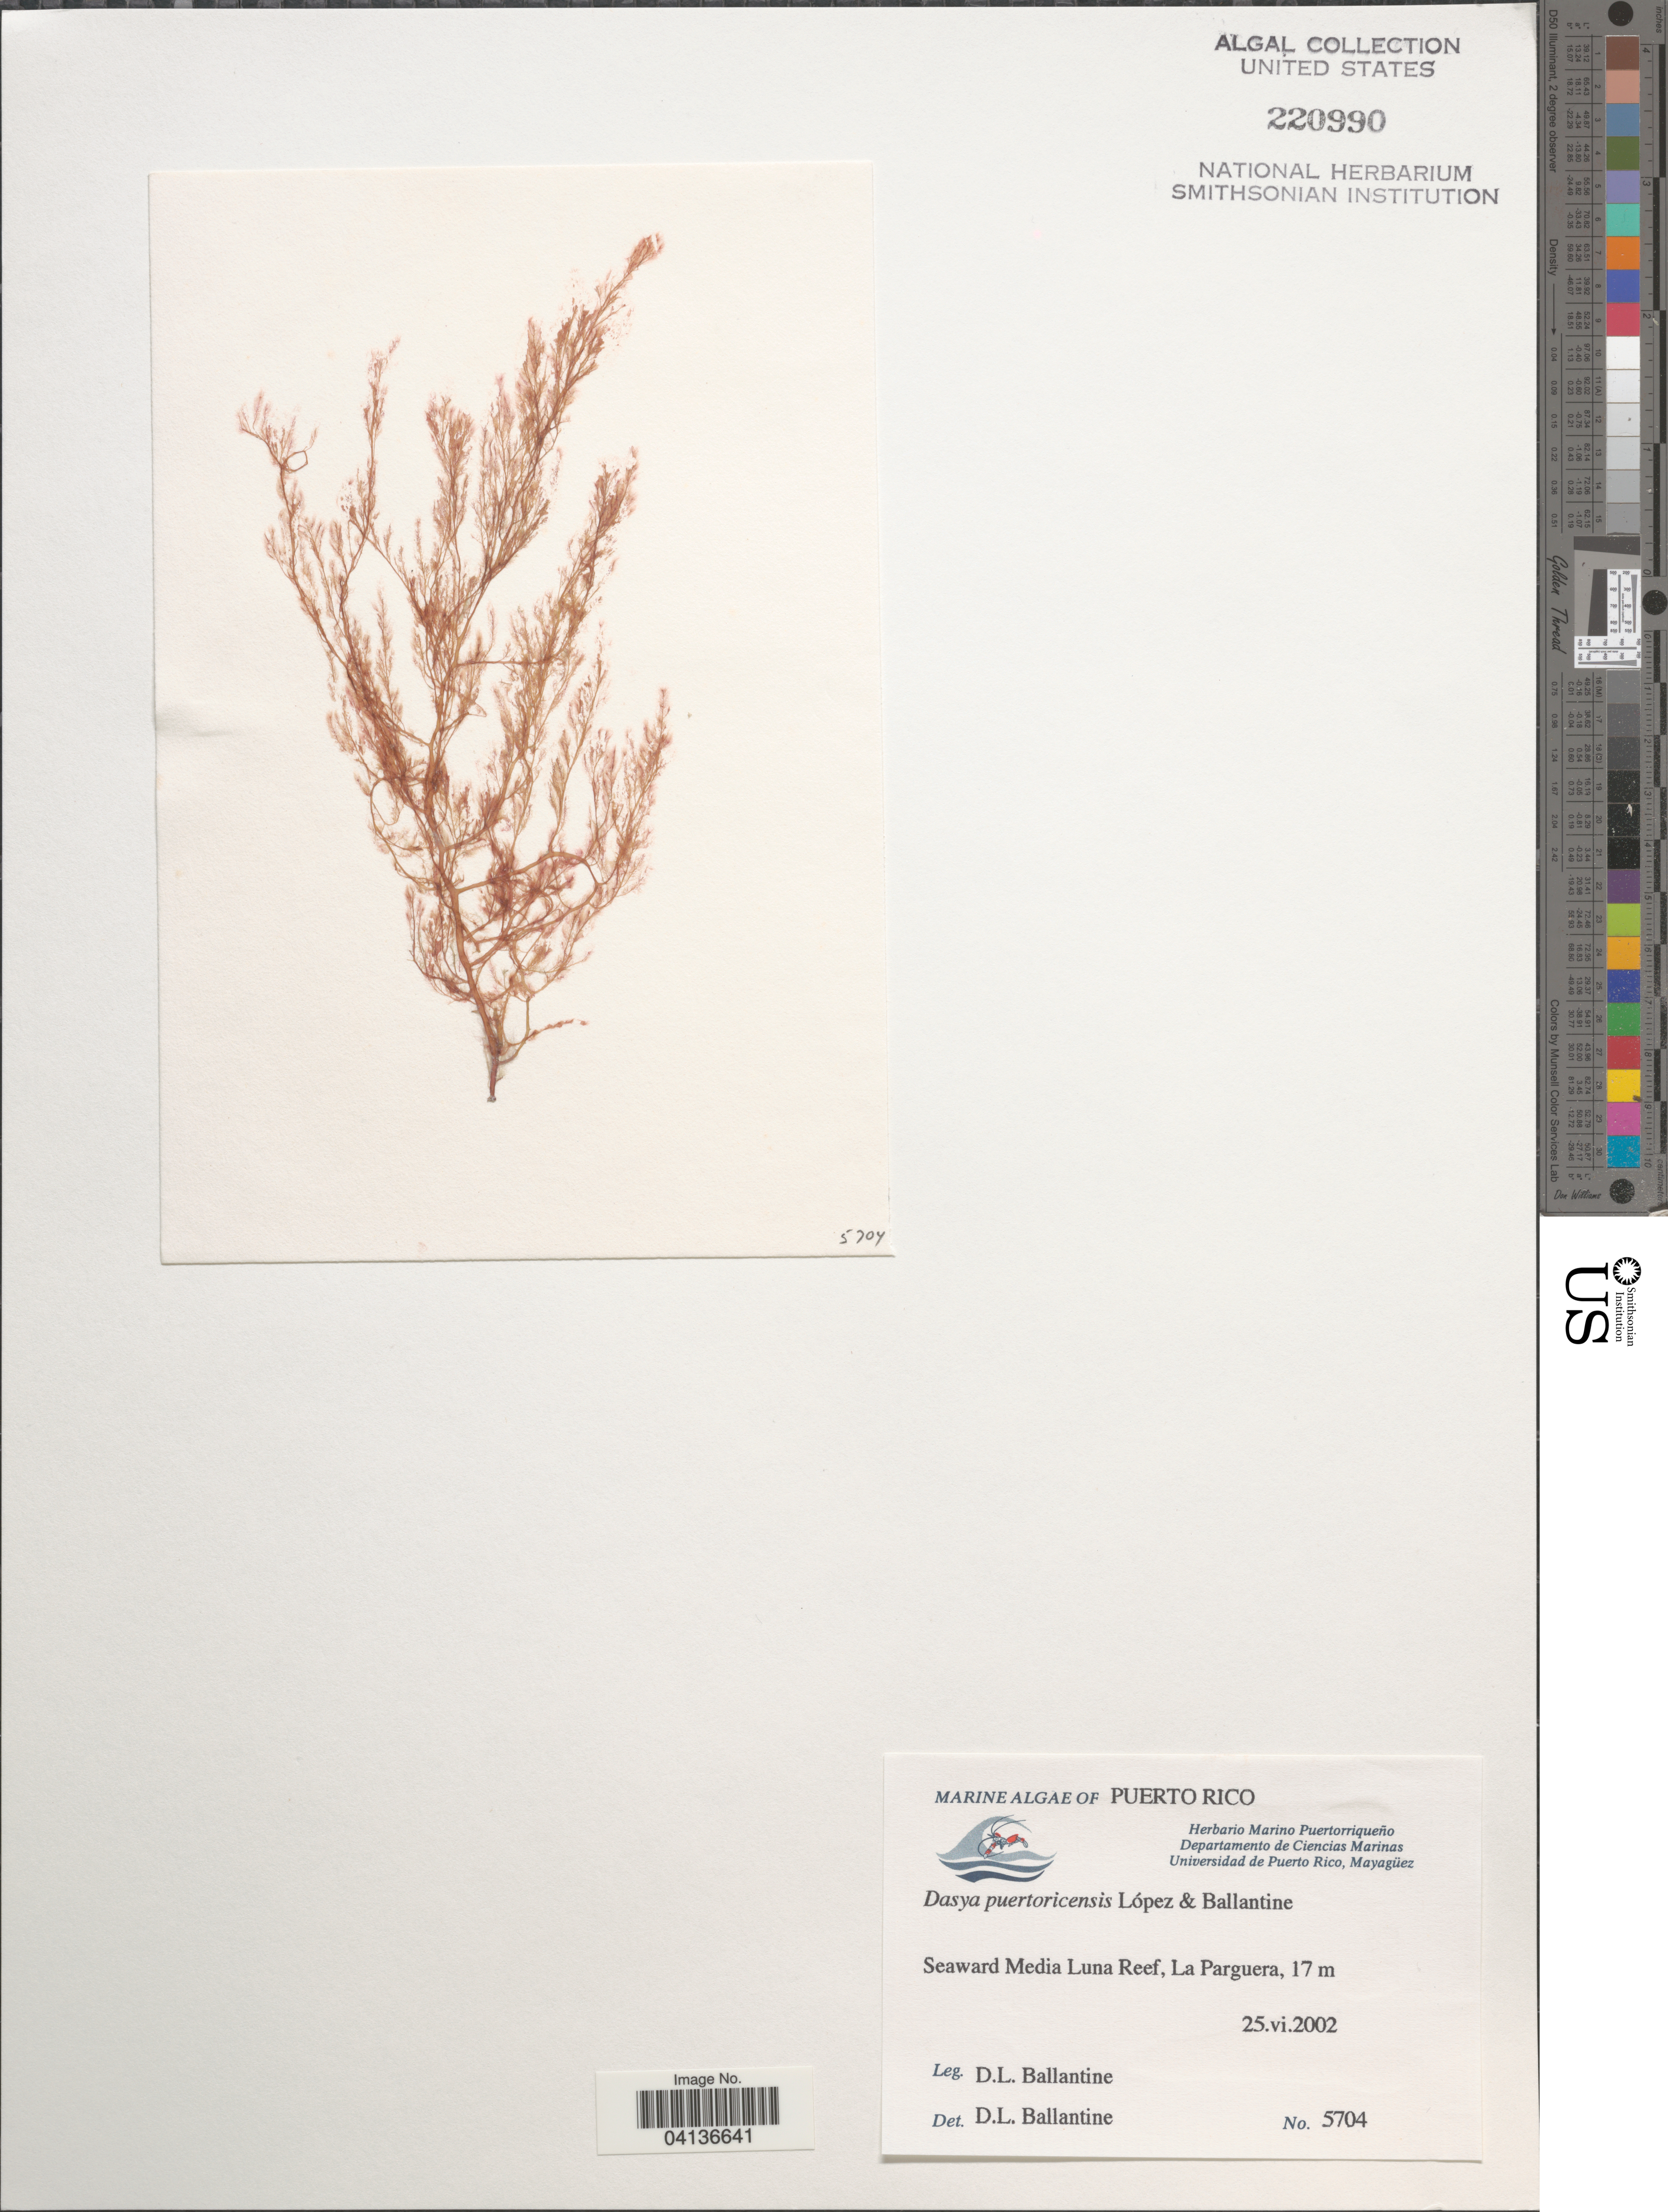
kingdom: Plantae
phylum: Rhodophyta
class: Florideophyceae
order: Ceramiales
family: Dasyaceae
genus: Dasya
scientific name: Dasya puertoricensis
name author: Lopez-Pinero & D.L. Ballant.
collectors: D.L. Ballantine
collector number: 5704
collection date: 2002-06-25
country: Puerto Rico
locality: Seaward Media Luna Reef, La Parguera.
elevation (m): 17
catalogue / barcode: US 220990